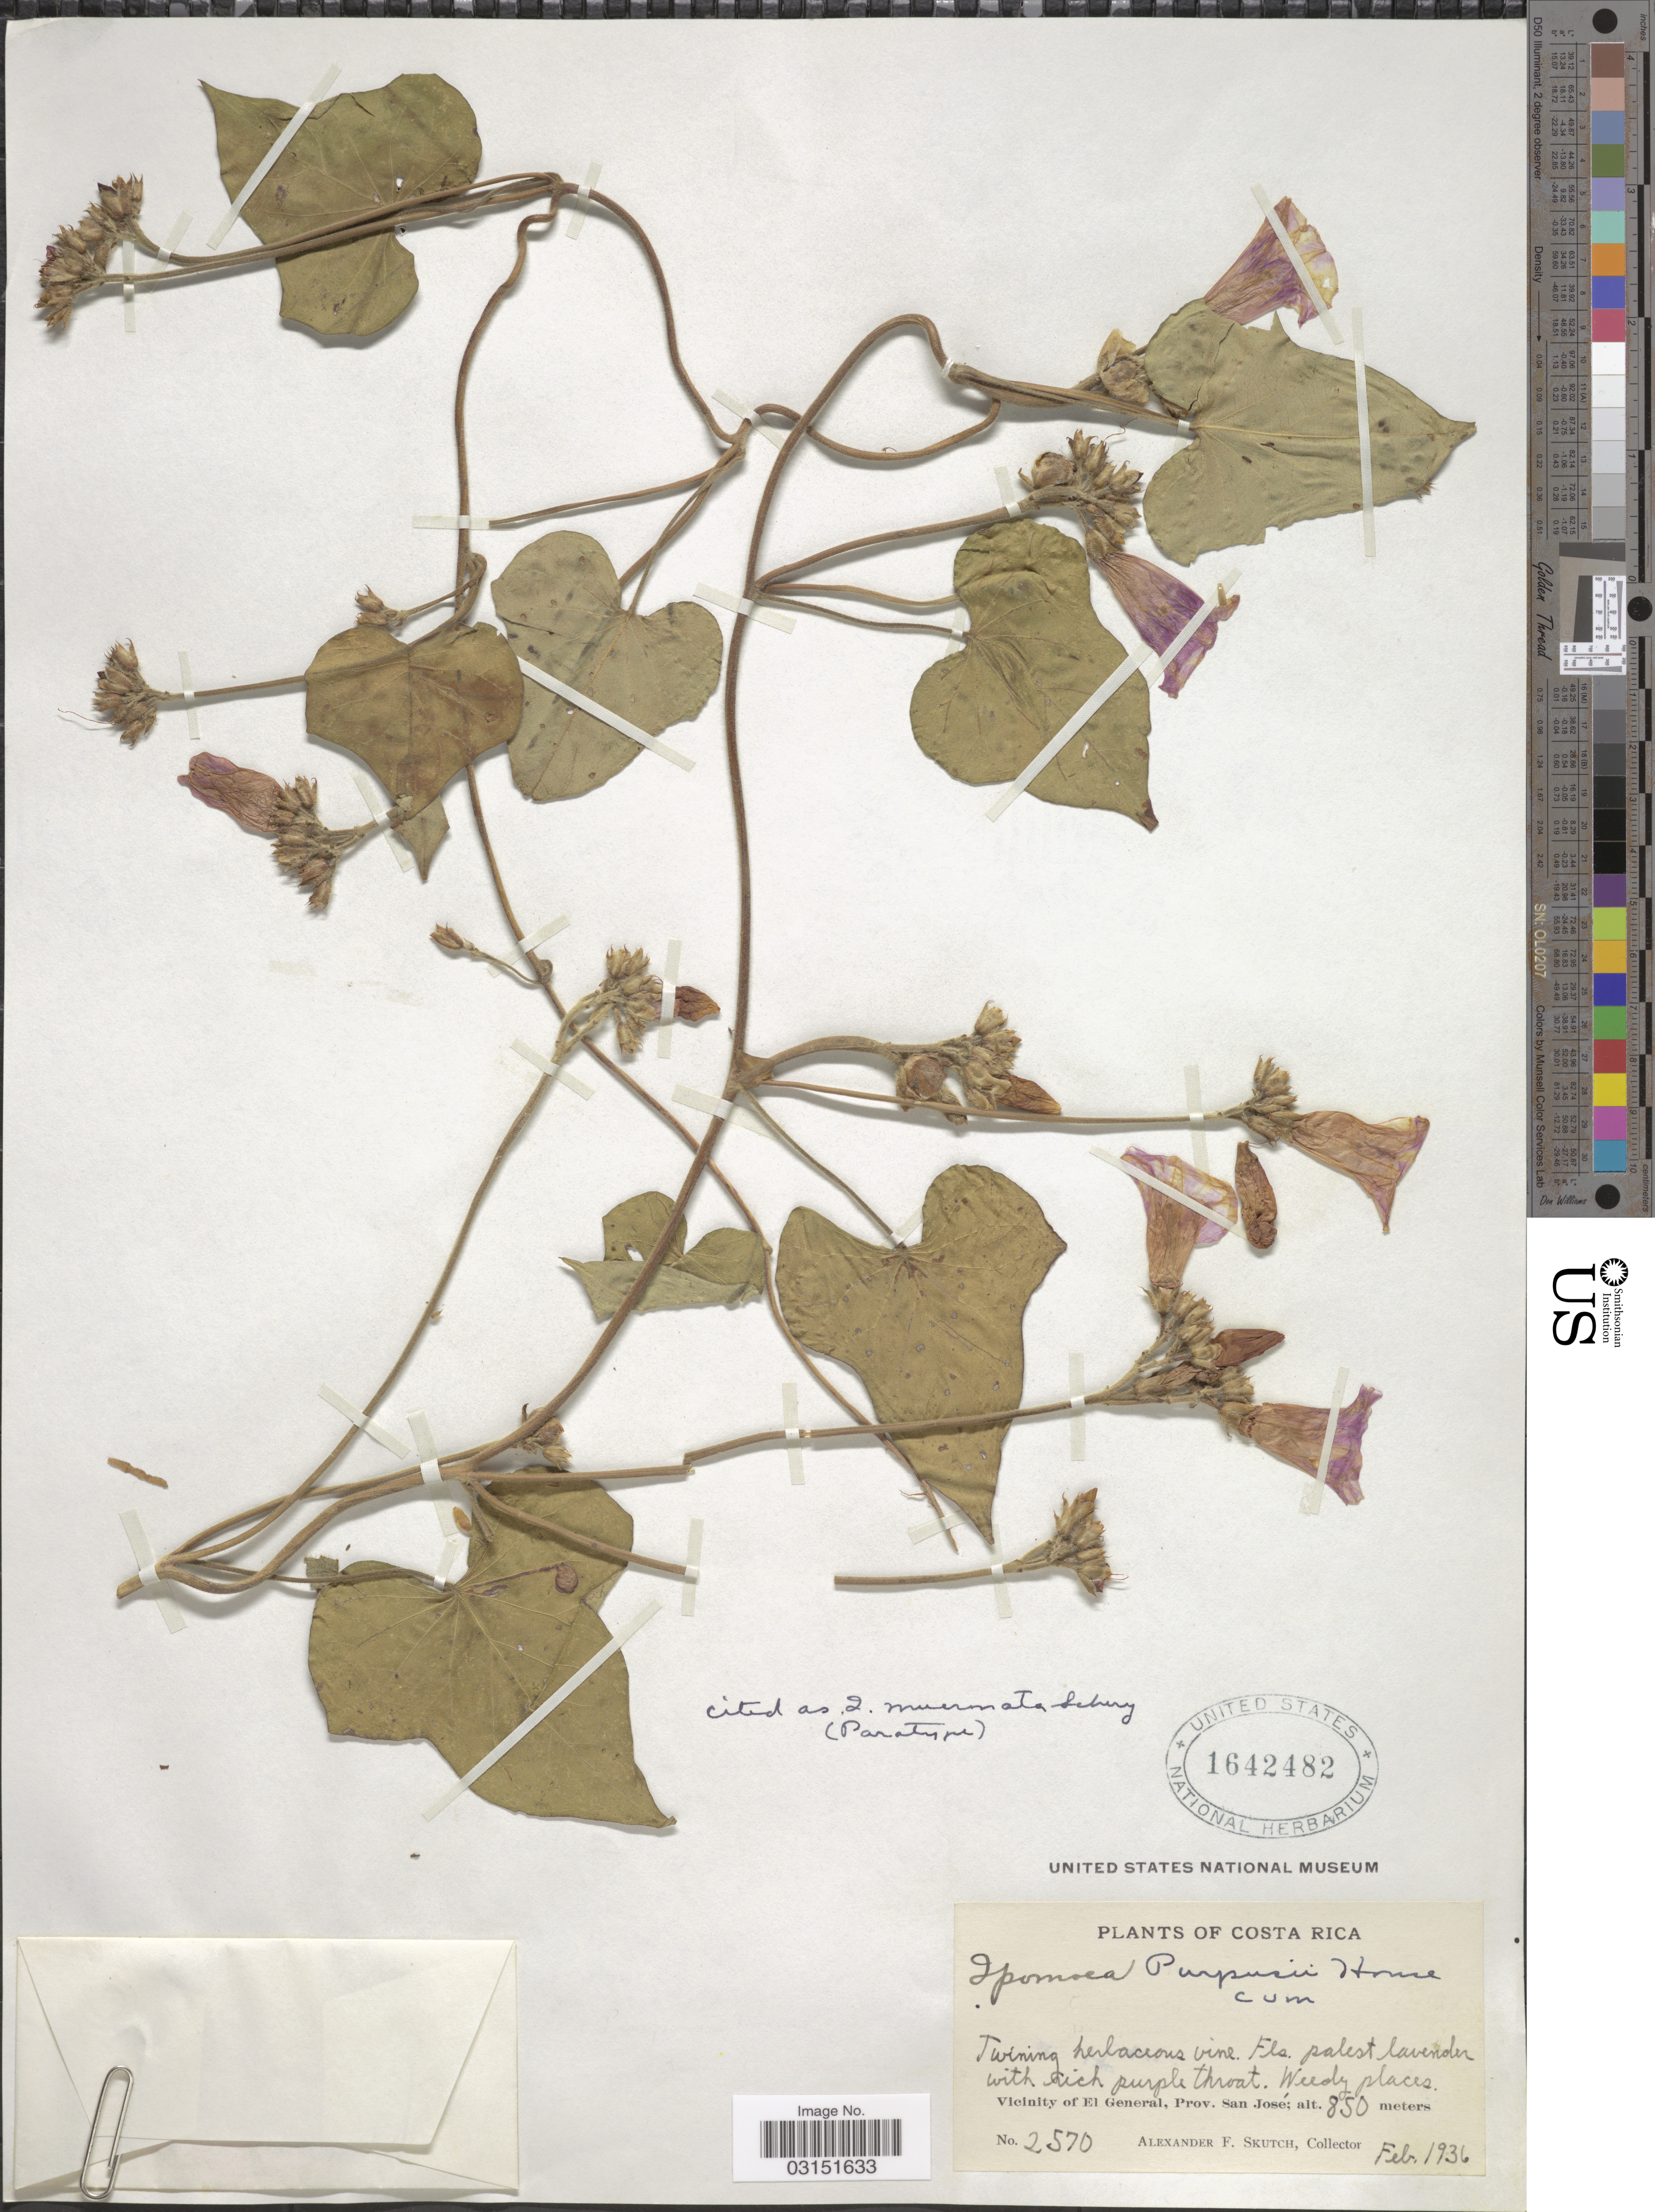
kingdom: Plantae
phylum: Tracheophyta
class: Magnoliopsida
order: Solanales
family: Convolvulaceae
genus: Ipomoea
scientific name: Ipomoea trifida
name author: (Kunth) G. Don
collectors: A. F. Skutch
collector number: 2570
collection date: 1936-02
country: Costa Rica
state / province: San José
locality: Vicinity of El General.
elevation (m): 850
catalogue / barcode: US 1642482